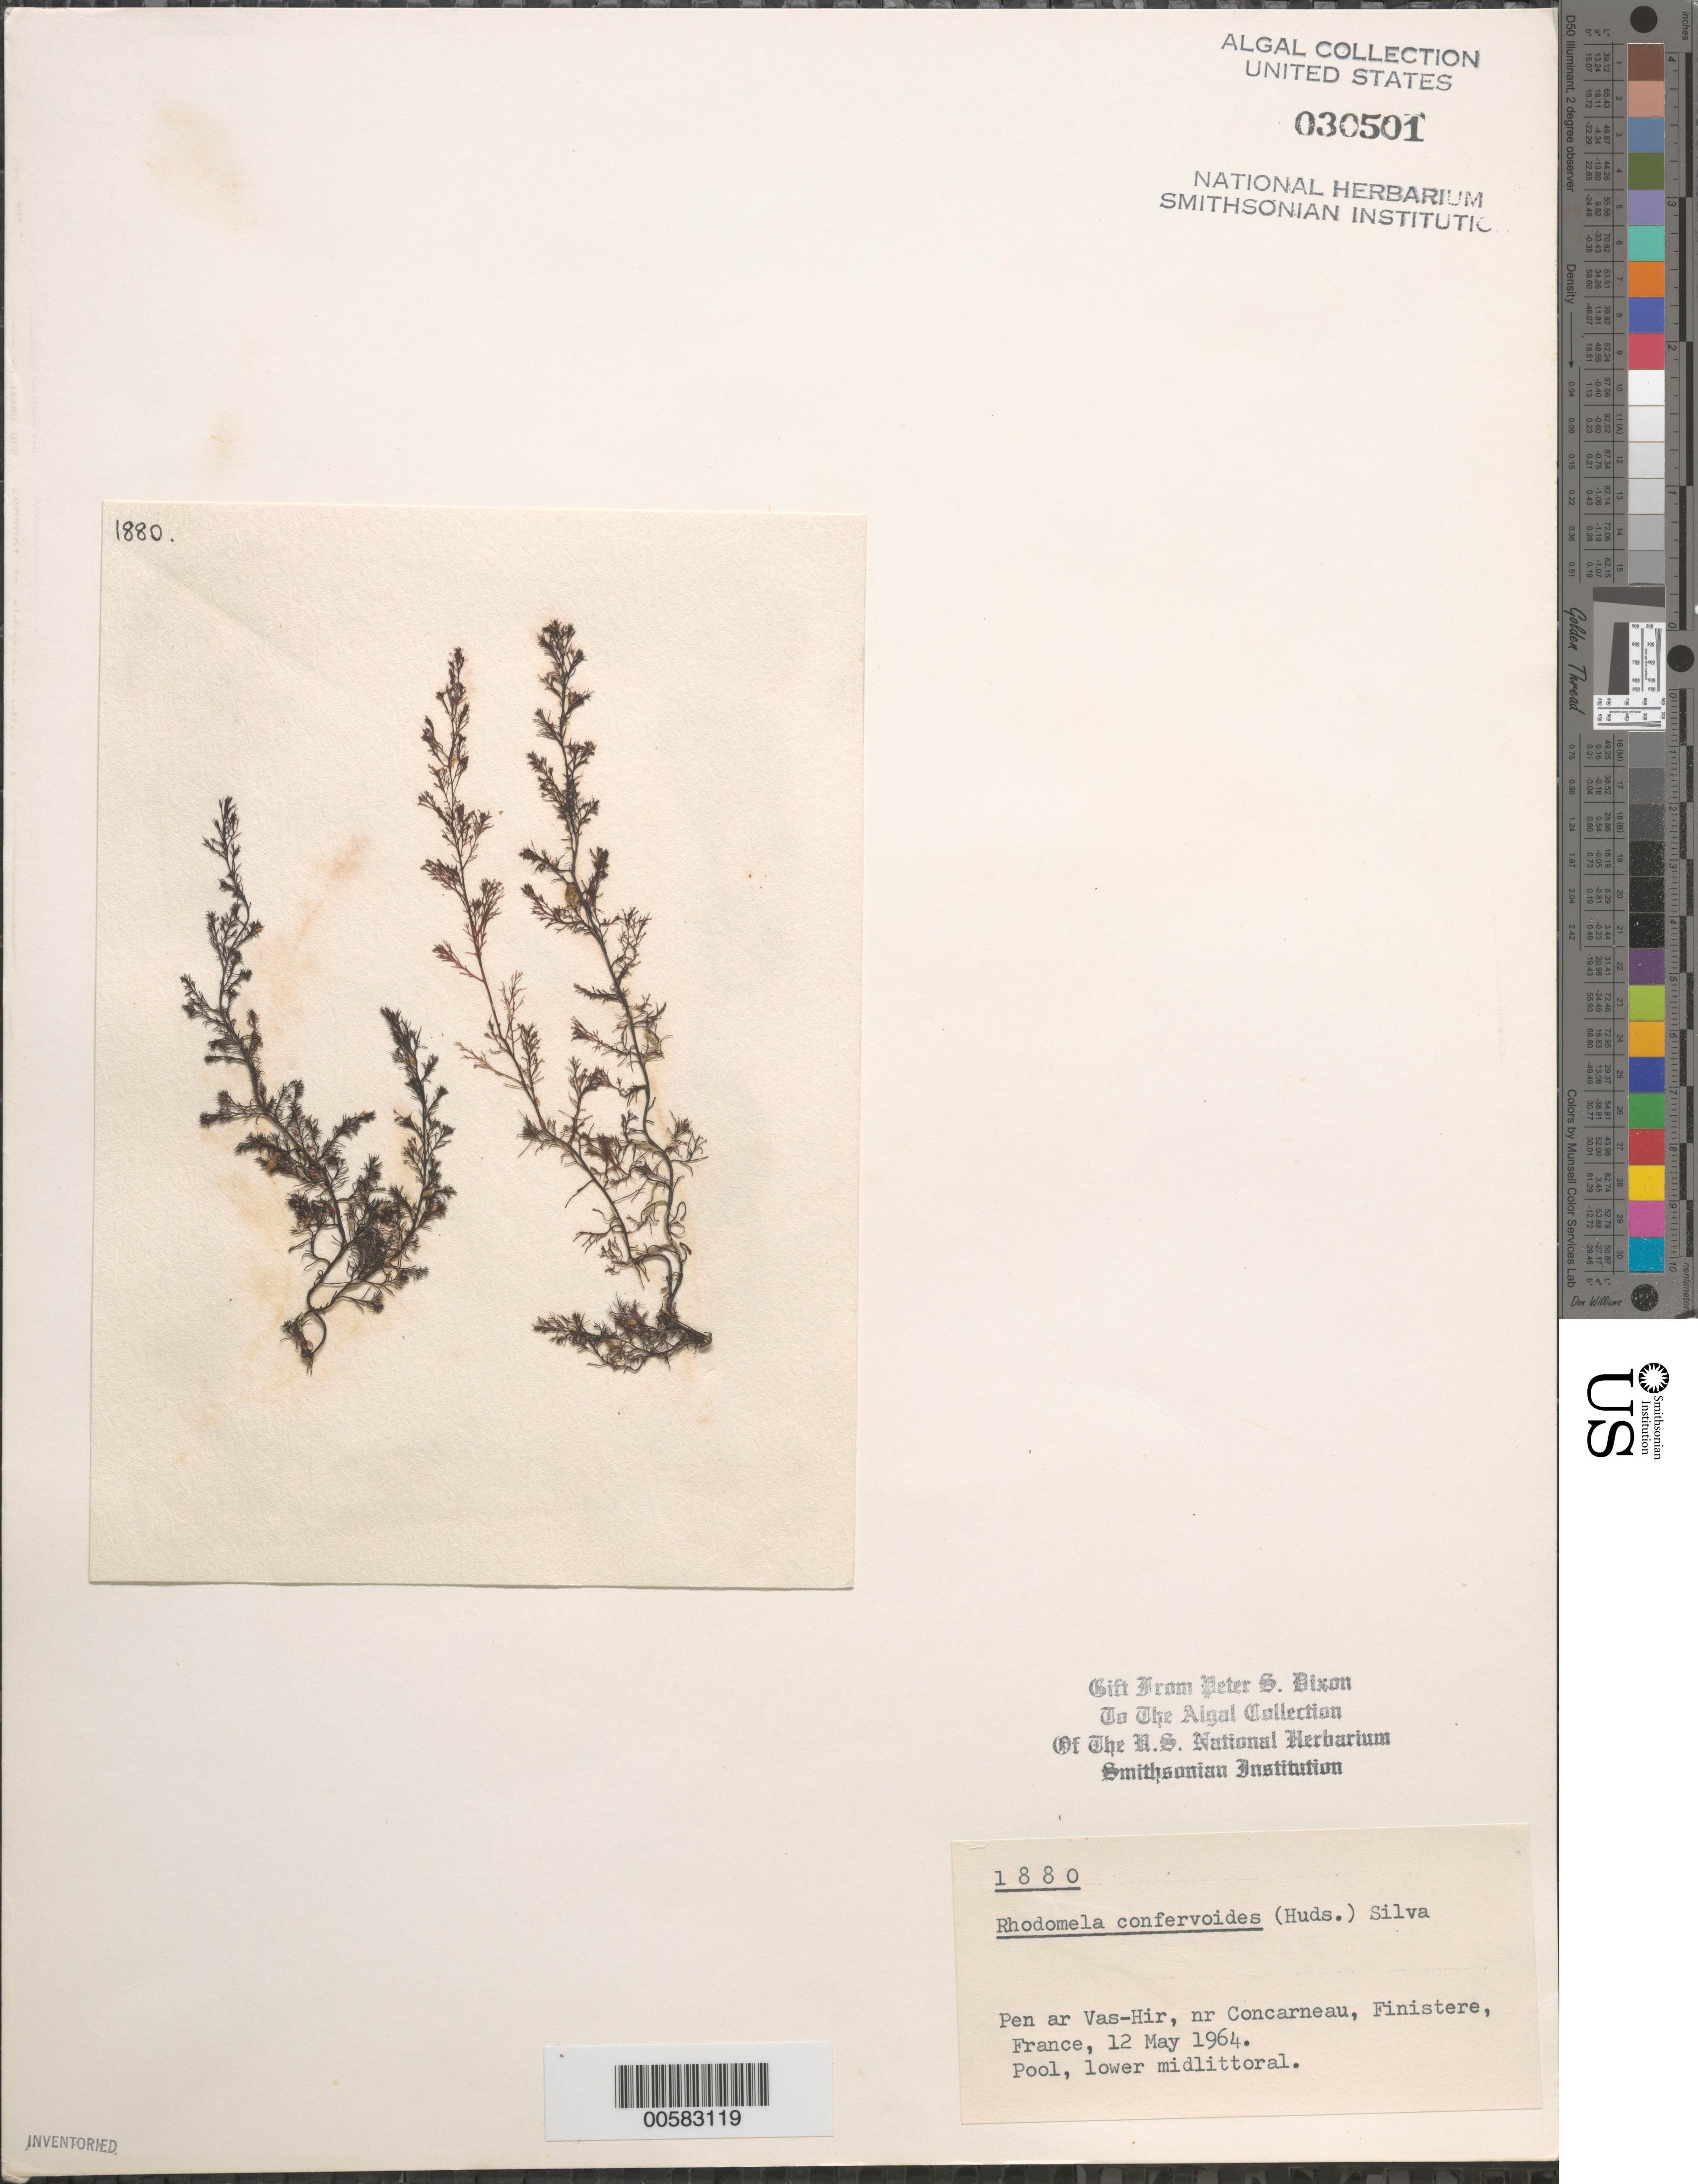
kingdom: Plantae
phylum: Rhodophyta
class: Florideophyceae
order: Ceramiales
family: Rhodomelaceae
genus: Rhodomela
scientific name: Rhodomela confervoides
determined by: Dixon, P. S.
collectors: P. S. Dixon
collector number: PSD 1880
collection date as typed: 12 May 1964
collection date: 1964-05-12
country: France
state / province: Bretagne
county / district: Finistère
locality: Pen ar vas-hir, near concarneau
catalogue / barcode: US 30501